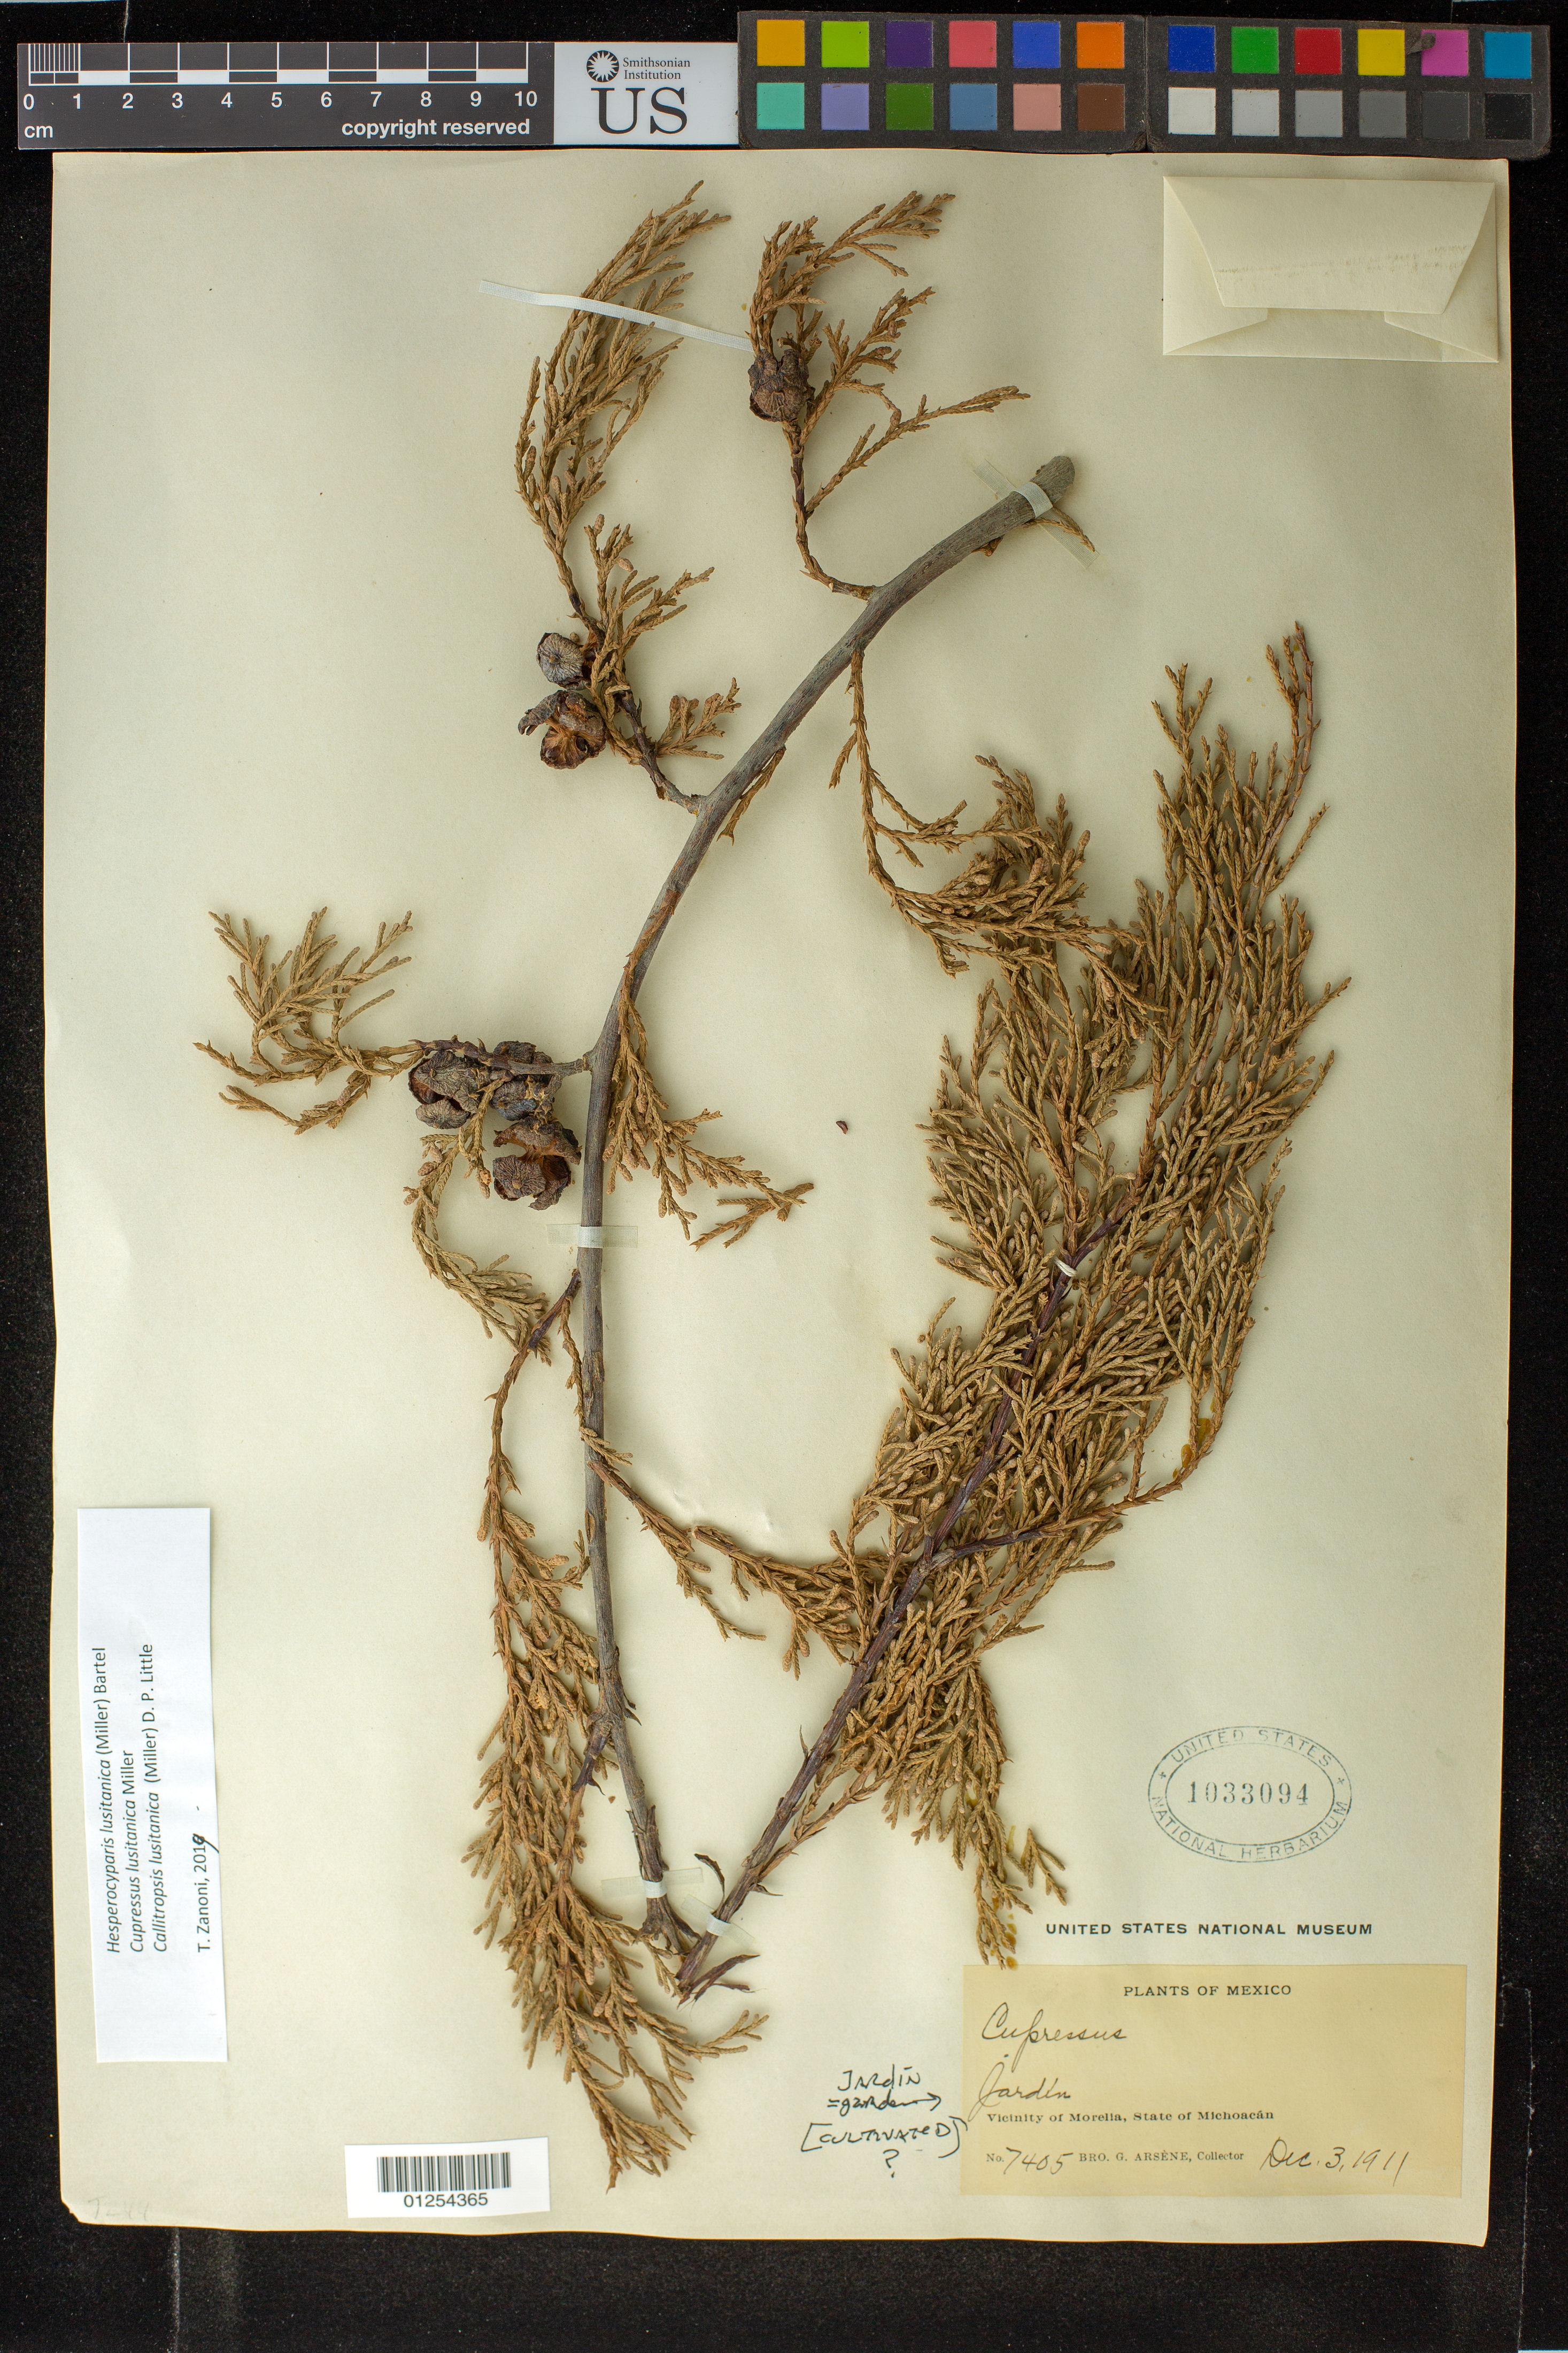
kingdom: Plantae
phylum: Tracheophyta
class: Pinopsida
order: Pinales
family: Cupressaceae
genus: Hesperocyparis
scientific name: Hesperocyparis lusitanica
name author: (Miller) Bartel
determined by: Zanoni, T. A., (NY), New York Botanical Garden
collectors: Bro. G. Arsène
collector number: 7405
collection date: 1911-12-03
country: Mexico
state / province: Michoacán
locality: Vicinity of Morelia.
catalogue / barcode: US 1033094